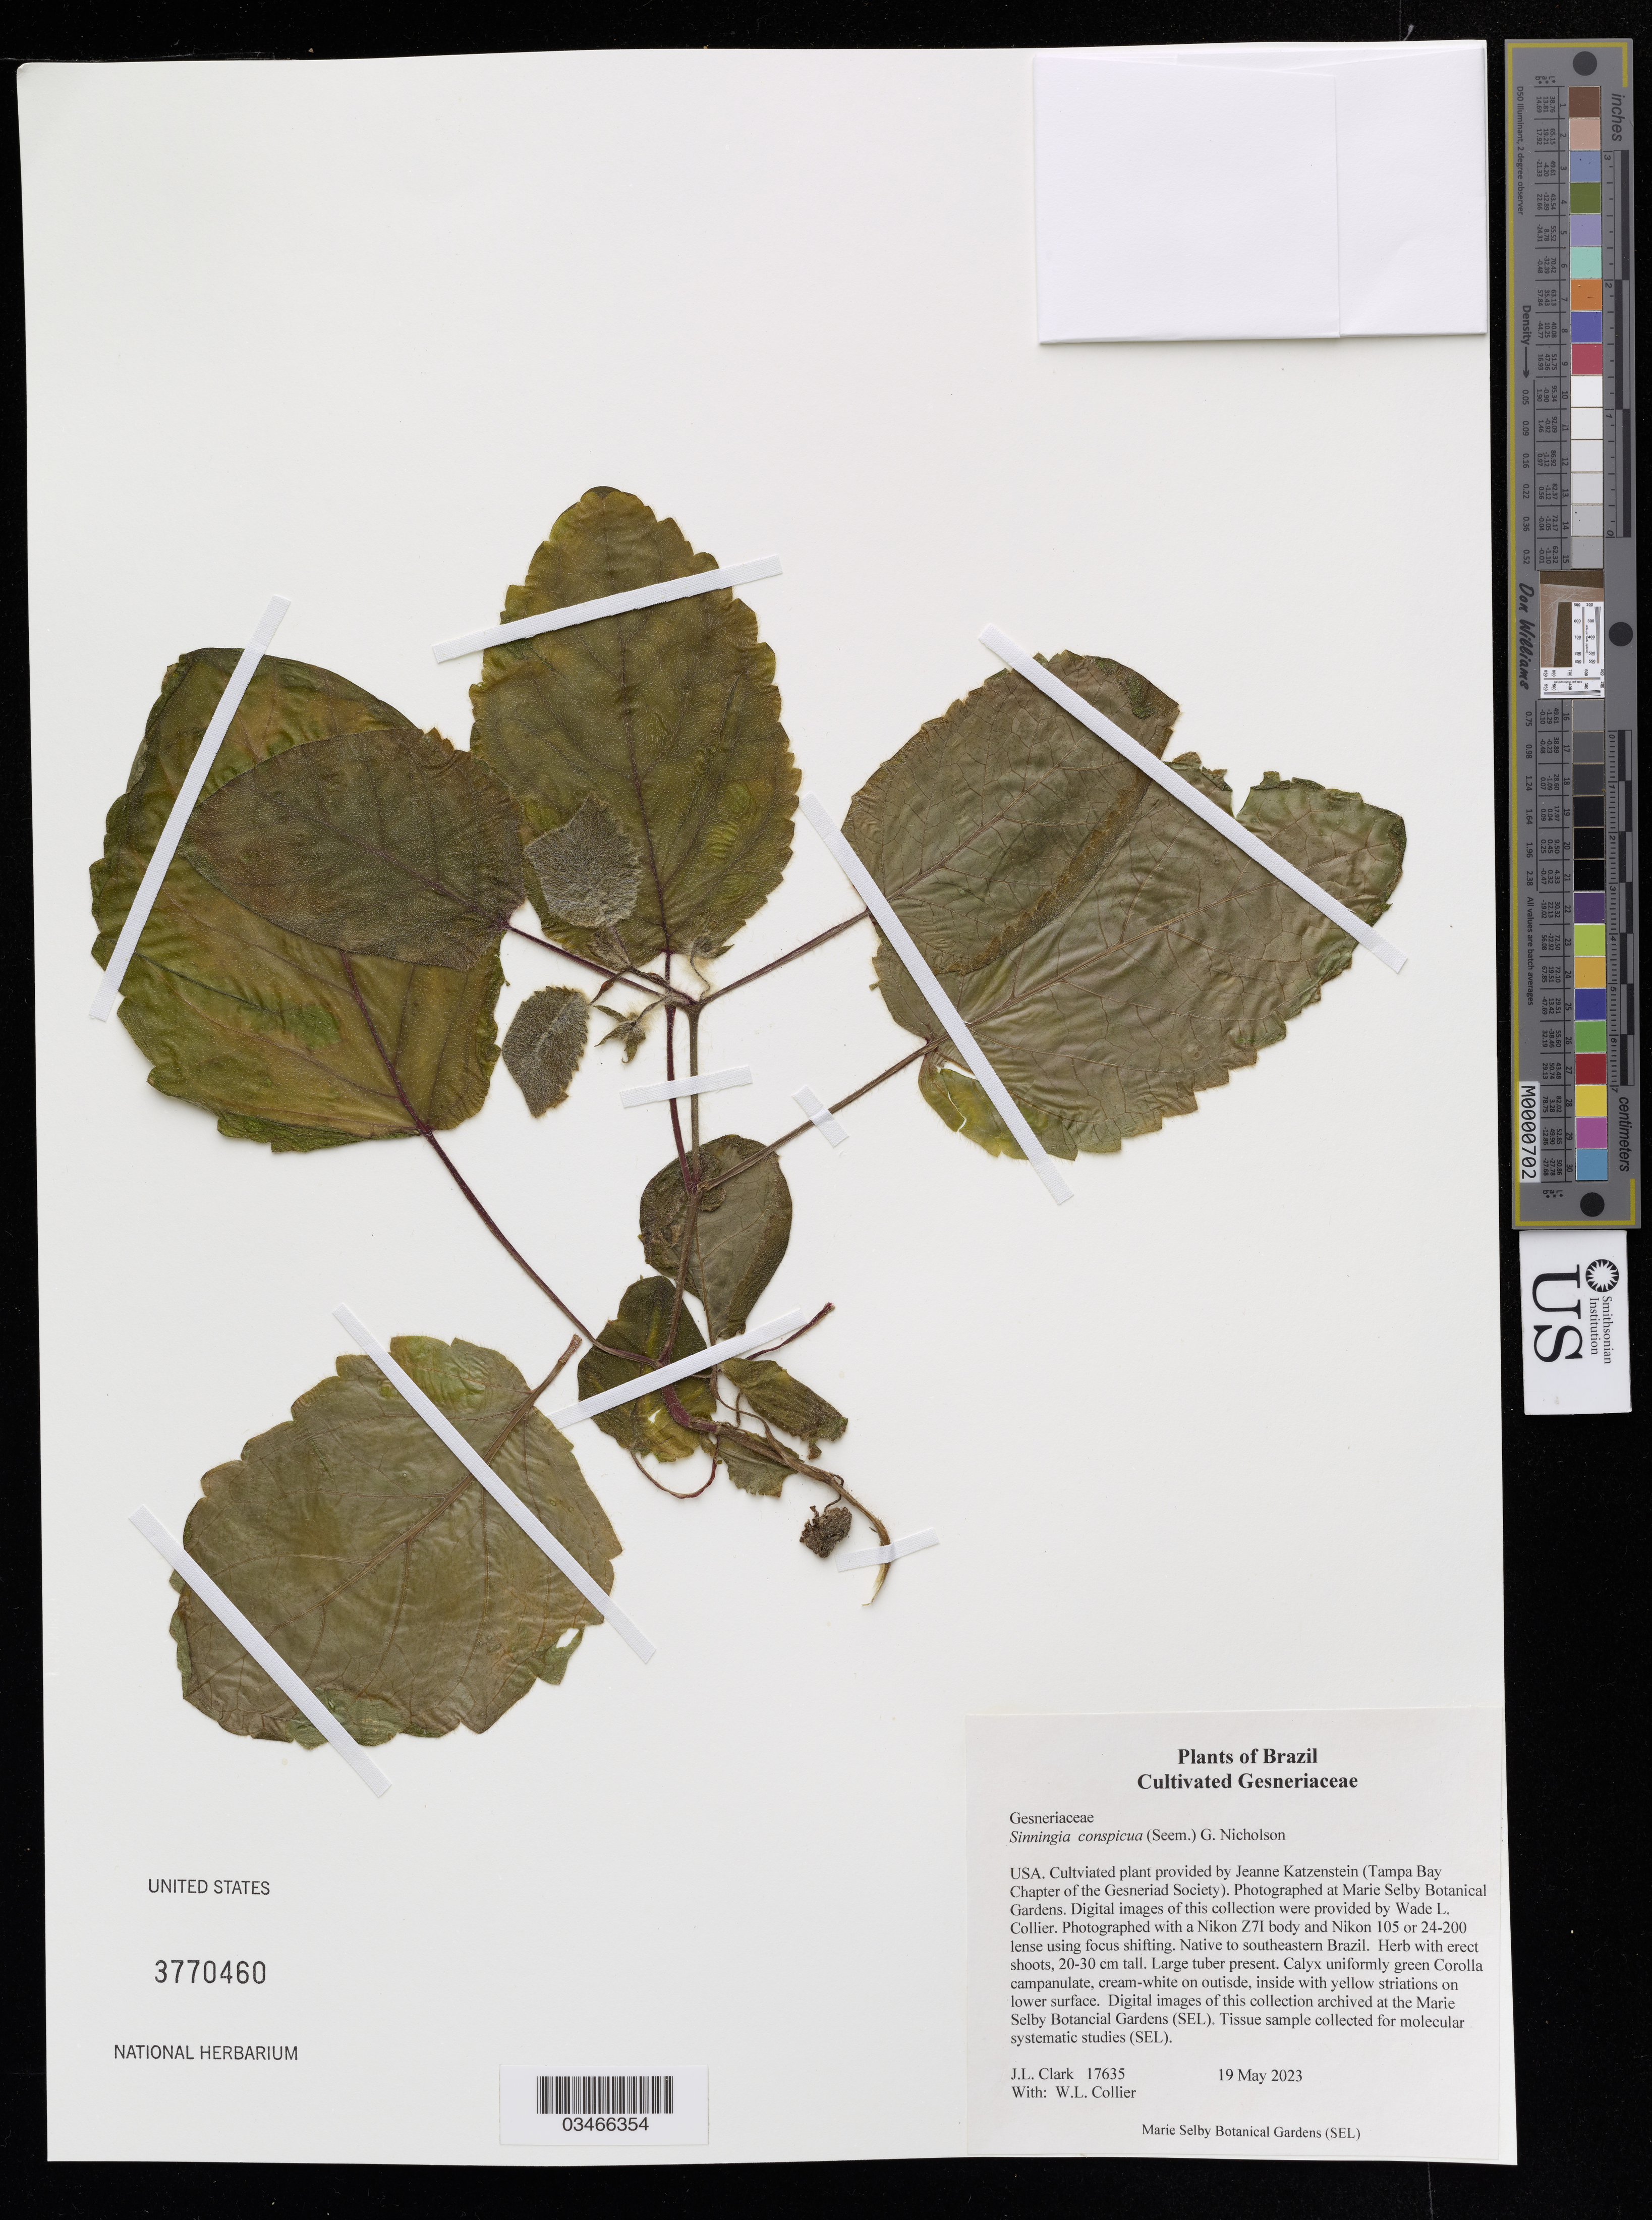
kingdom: Plantae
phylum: Tracheophyta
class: Magnoliopsida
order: Lamiales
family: Gesneriaceae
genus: Sinningia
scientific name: Sinningia conspicua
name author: (Seem.) G. Nicholson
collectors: J. Clark & W. Collier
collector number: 17635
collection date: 2023-05-19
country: United States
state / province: Florida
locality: Cultivated plant provided by Jeanne Katzenstein (Tampa Bay Chapter of the Gesneriad Society).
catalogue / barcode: US 3770460